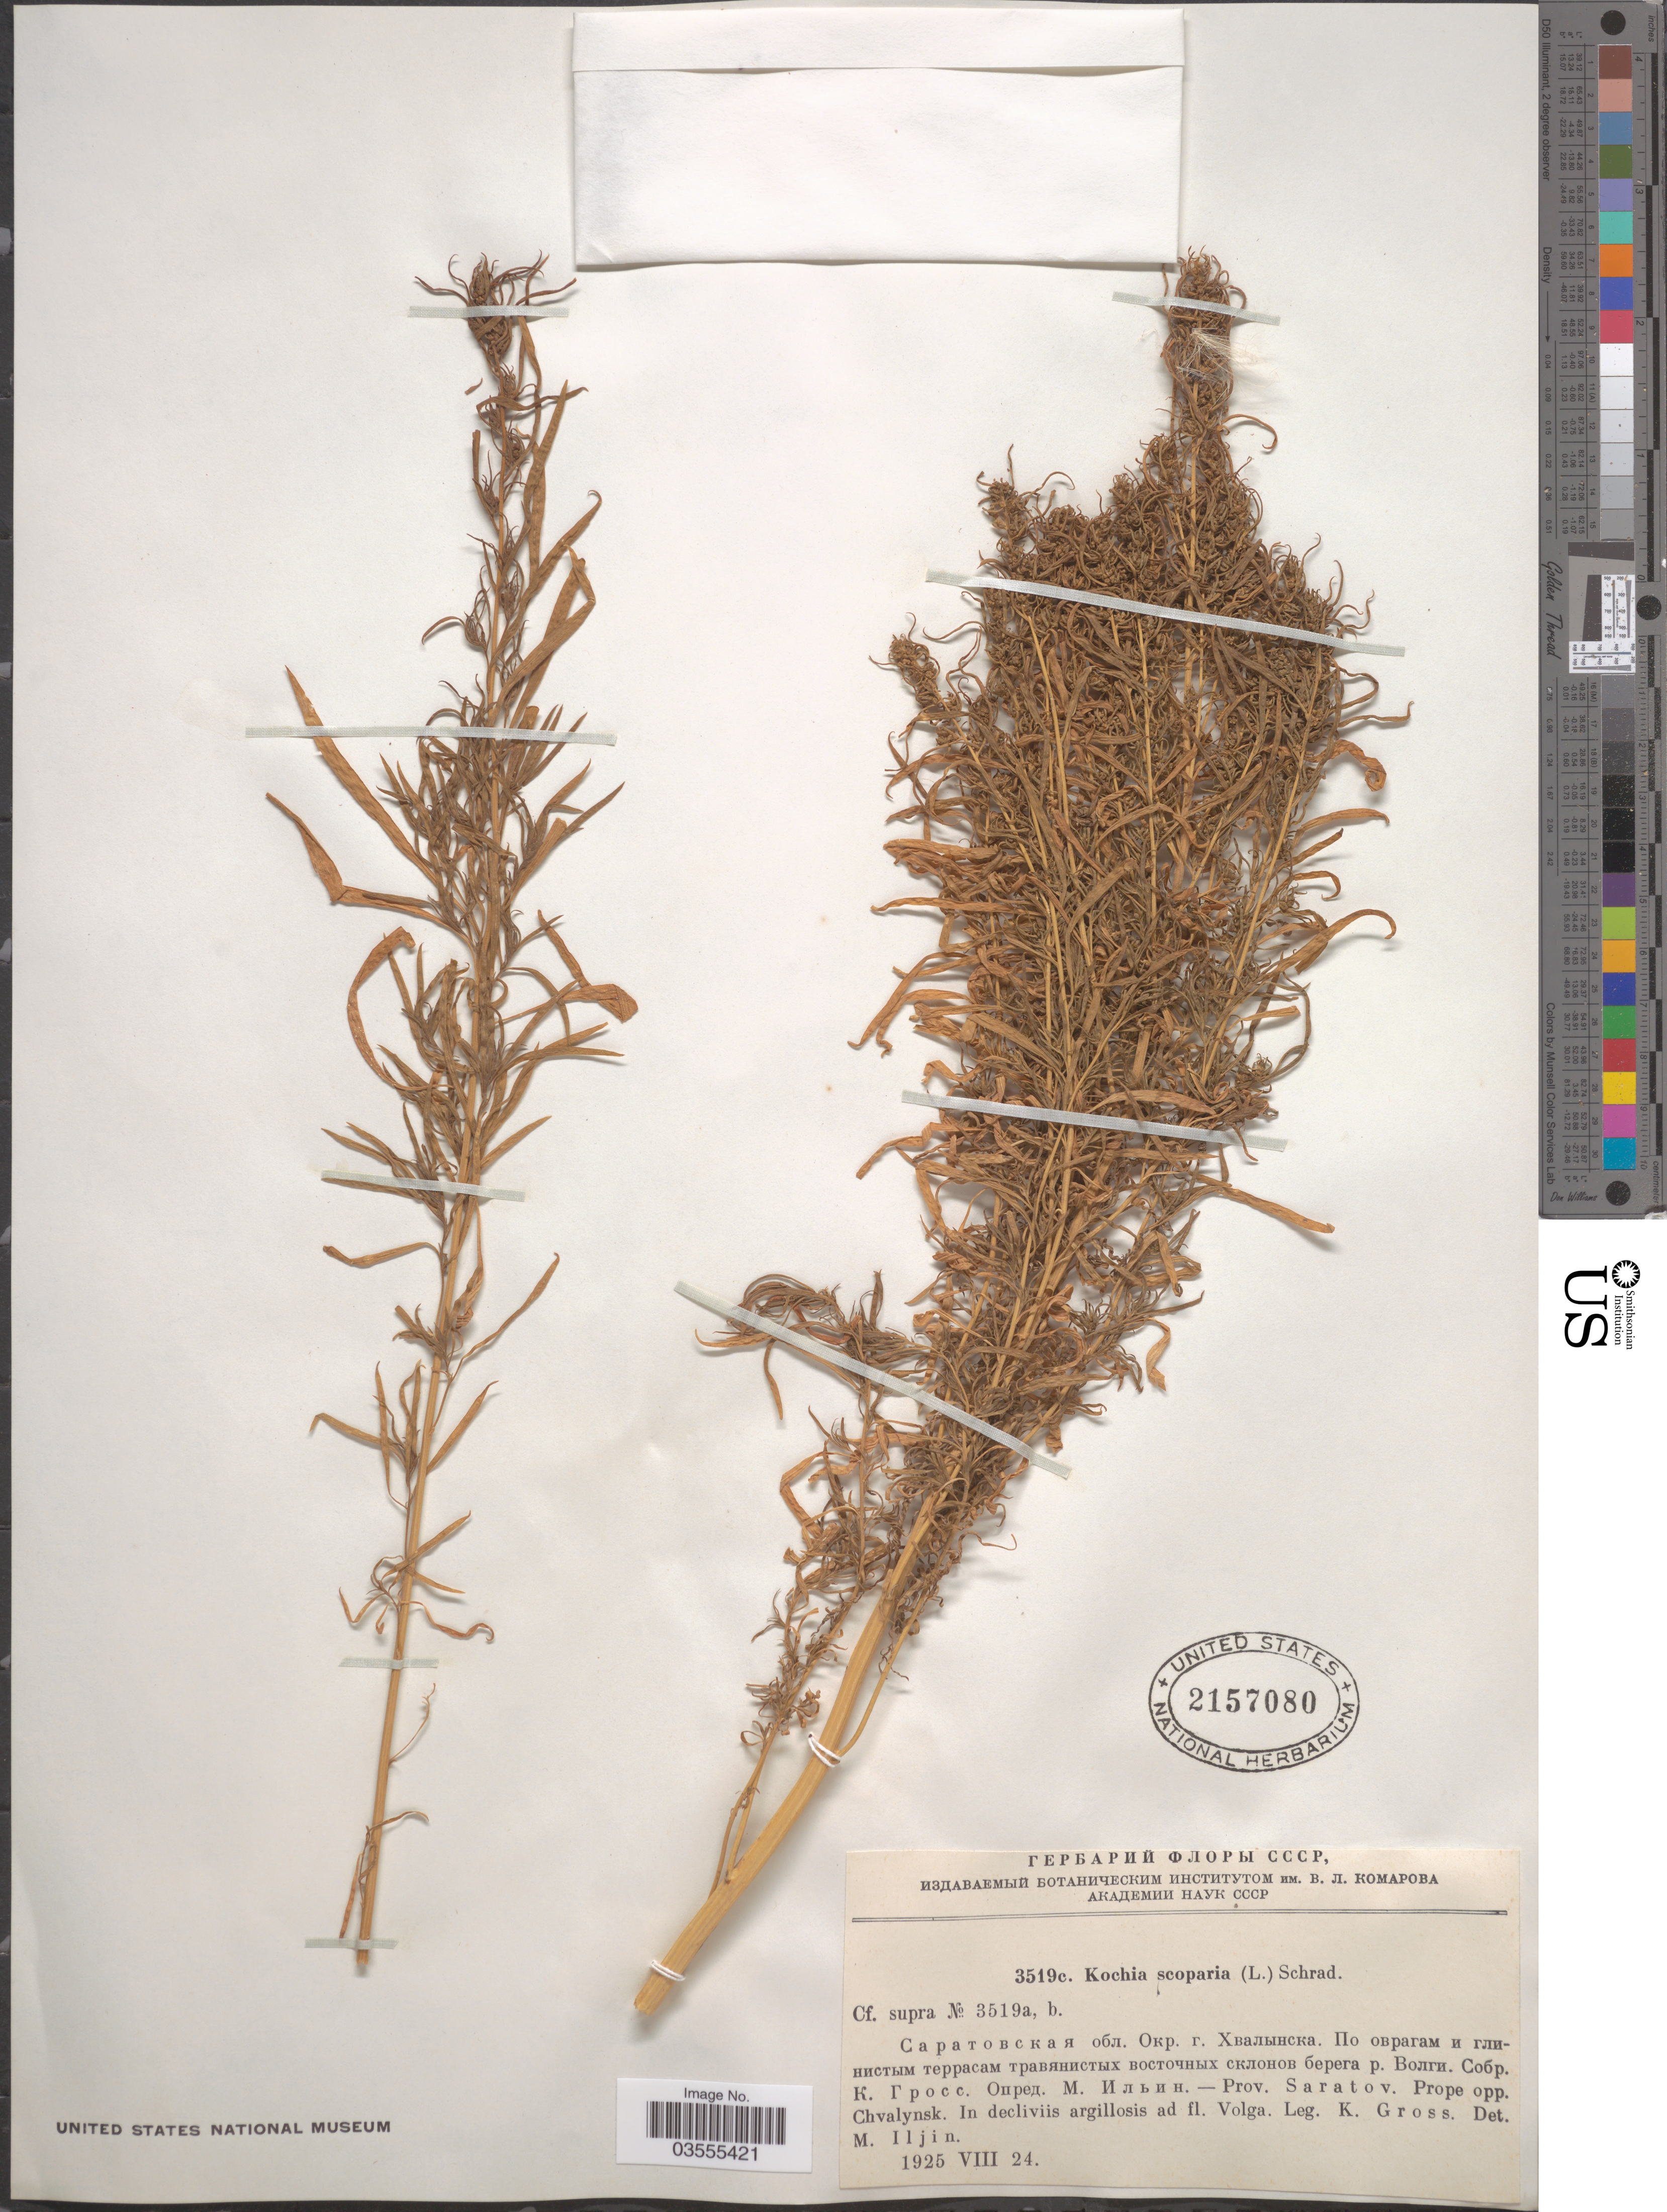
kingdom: Plantae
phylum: Tracheophyta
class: Magnoliopsida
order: Caryophyllales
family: Amaranthaceae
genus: Bassia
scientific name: Bassia scoparia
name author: (L.) Voss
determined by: U.S. National Herbarium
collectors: K. Gross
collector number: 3519c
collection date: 1925-08-24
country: Russian Federation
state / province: Saratov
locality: Prope opp. Chvalynsk. In decliviis argillosis ad fl. Volga.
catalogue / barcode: US 2157080